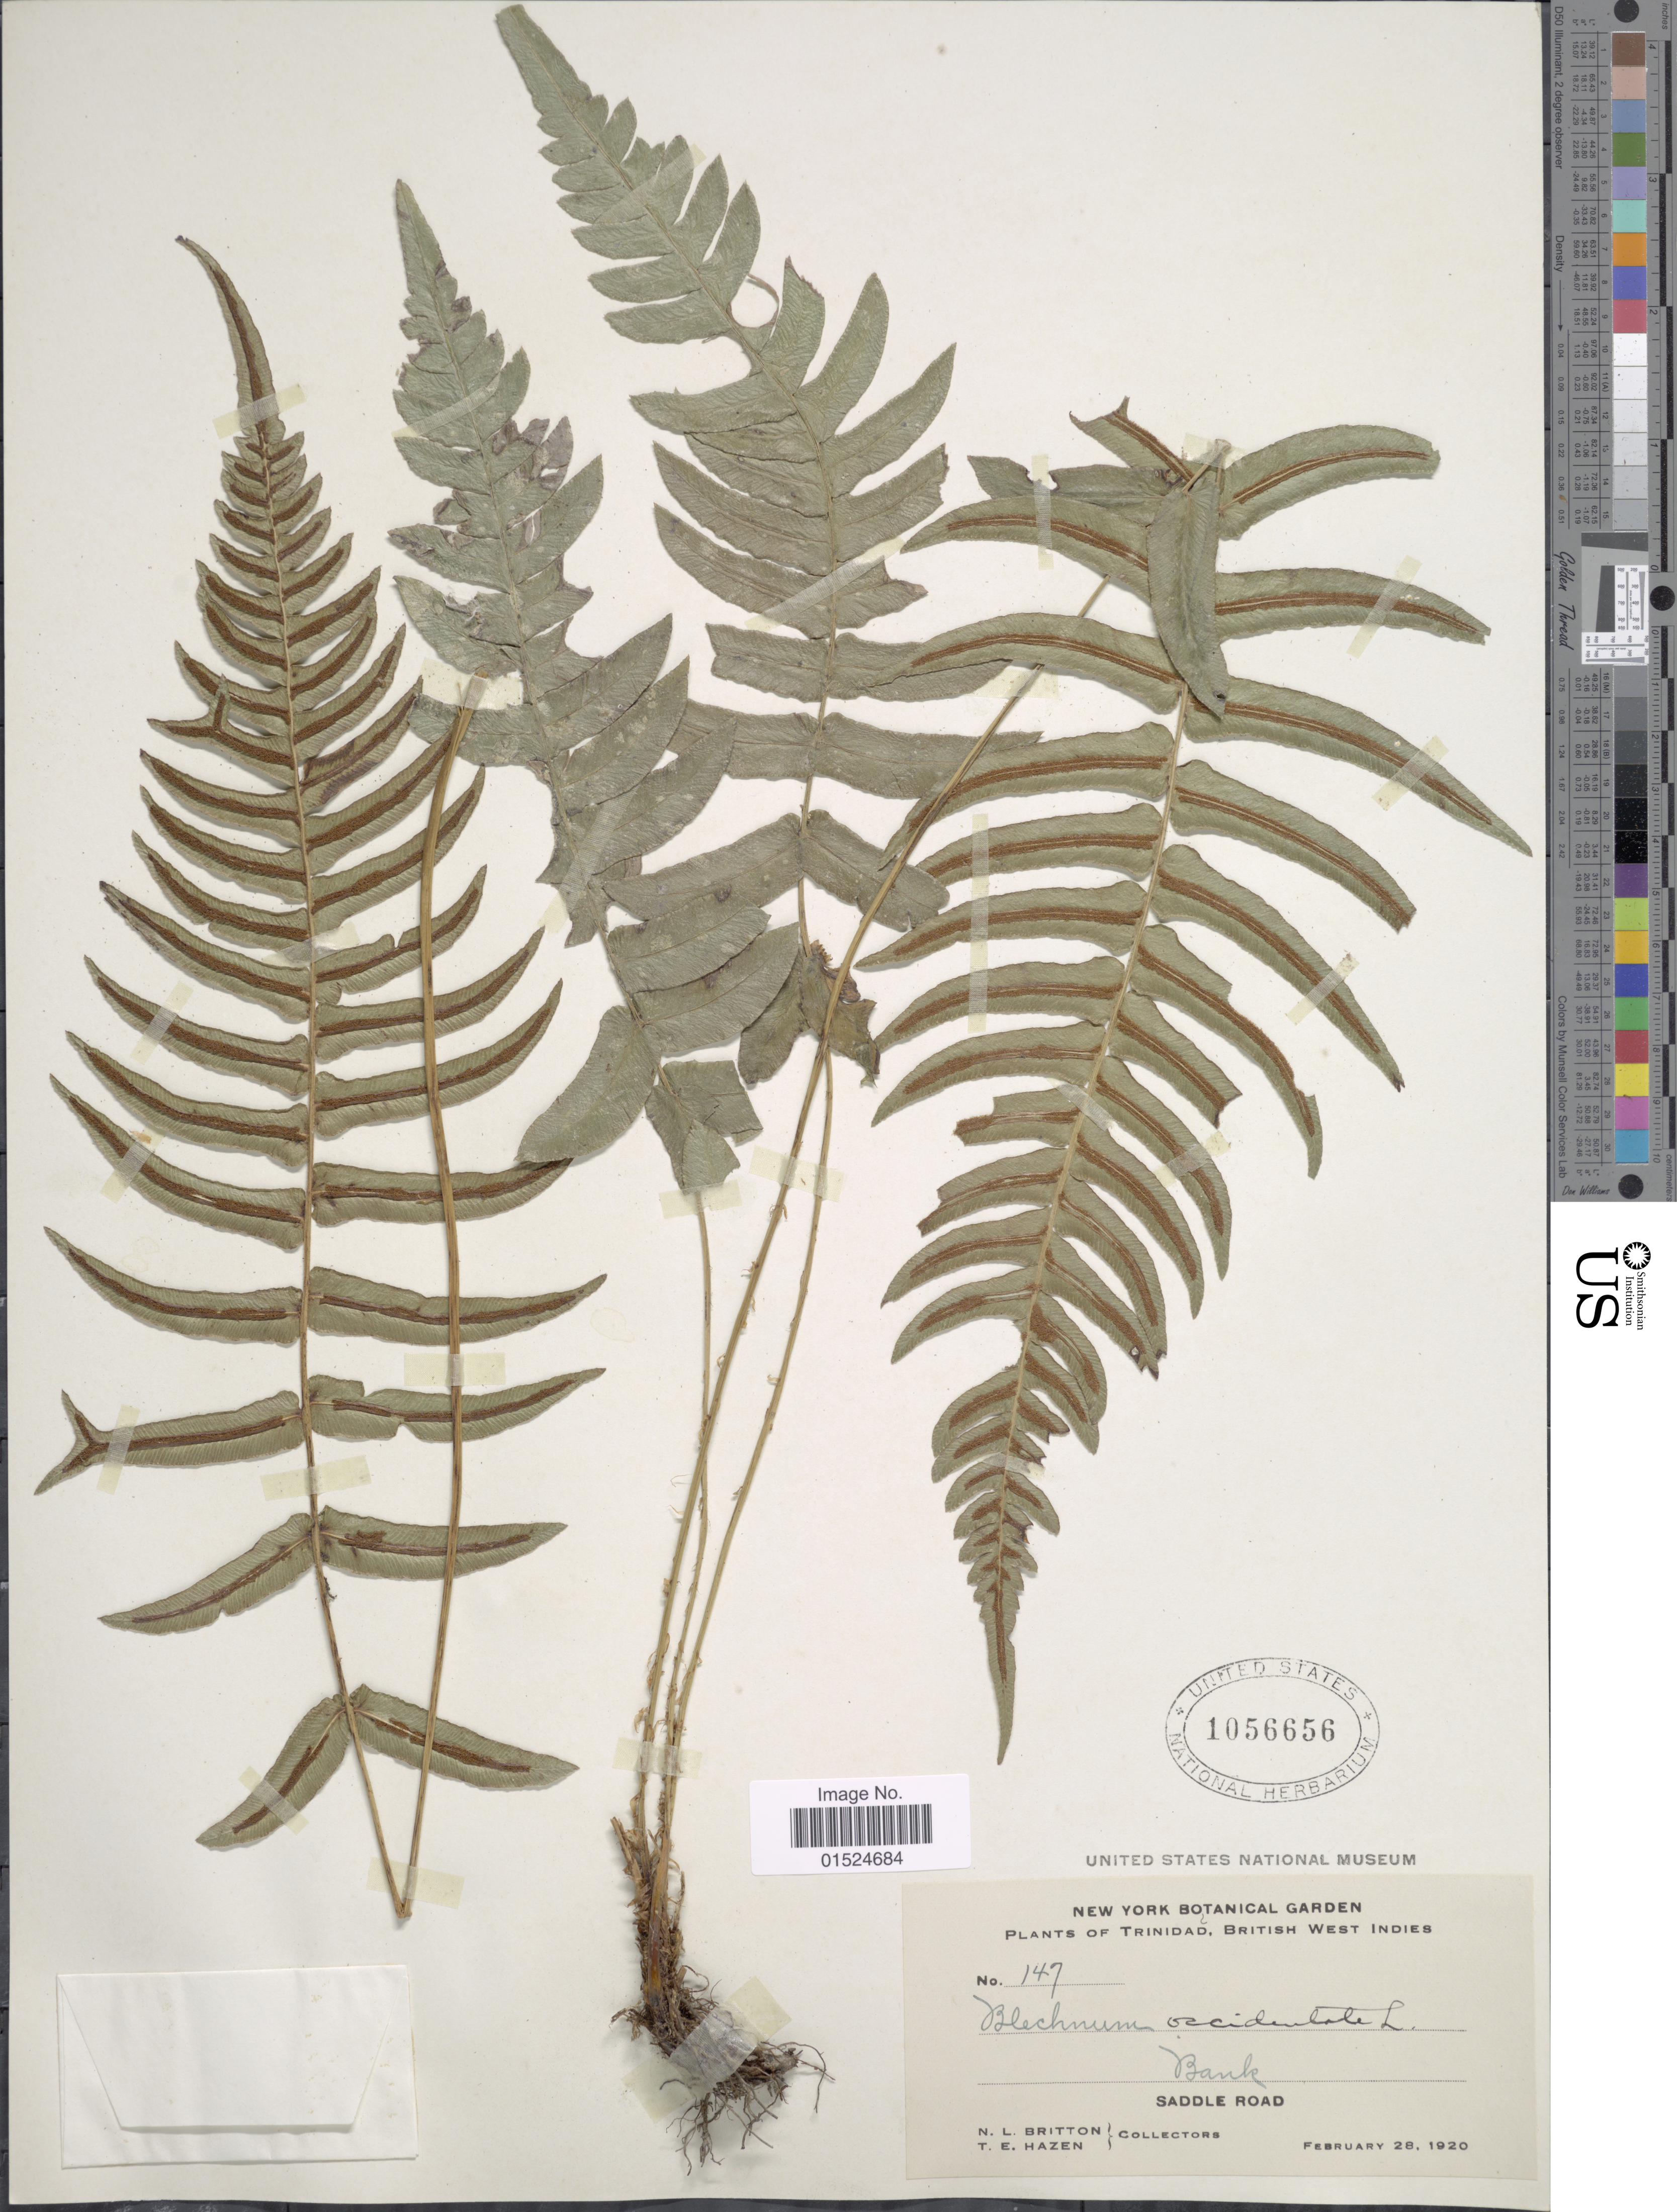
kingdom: Plantae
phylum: Tracheophyta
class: Polypodiopsida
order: Polypodiales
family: Blechnaceae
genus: Blechnum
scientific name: Blechnum falciculatum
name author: C. Presl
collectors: N. Britton & T. E. Hazen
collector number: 147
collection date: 1920-02-28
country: Trinidad and Tobago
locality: Trinidad, British West Indies, Saddle Road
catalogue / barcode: US 1056656